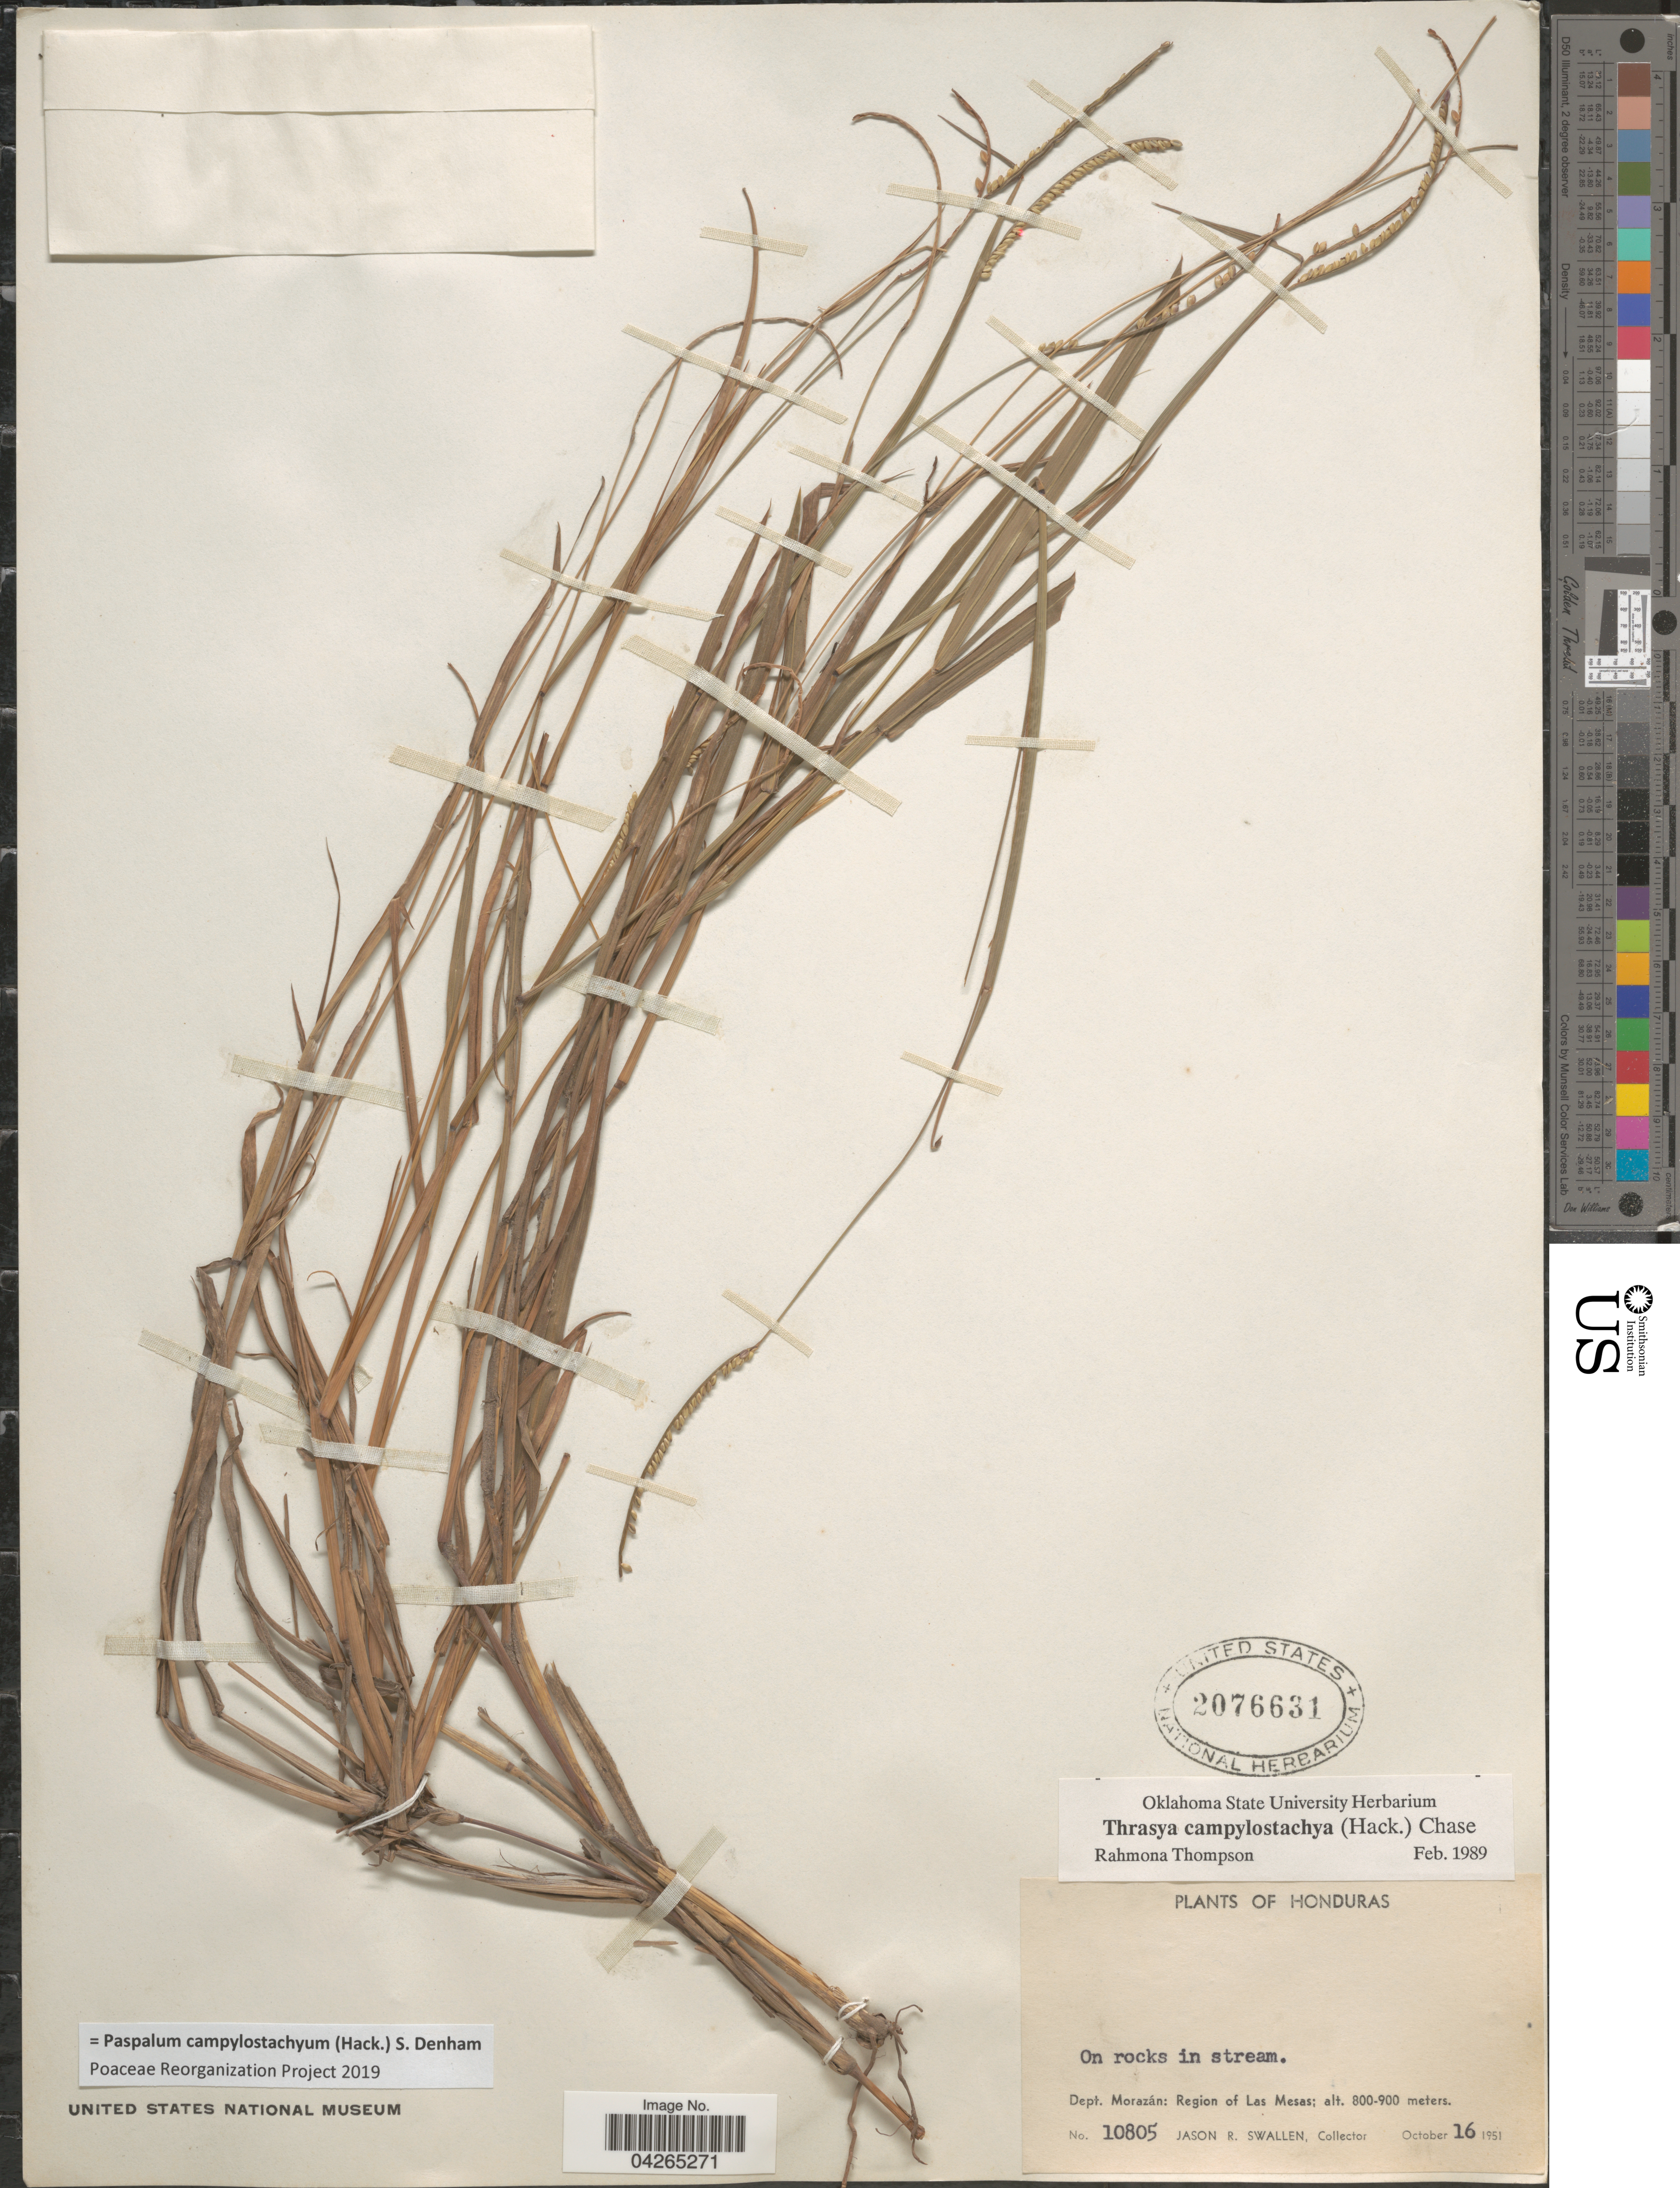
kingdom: Plantae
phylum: Tracheophyta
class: Liliopsida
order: Poales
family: Poaceae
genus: Paspalum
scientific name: Paspalum campylostachyum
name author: (Hack.) S. Denham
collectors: J. R. Swallen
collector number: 10805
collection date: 1951-10-16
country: Honduras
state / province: Fco. Morazán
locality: Dept. Morazán: Region of Las Mesas.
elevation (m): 800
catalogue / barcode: US 2076631